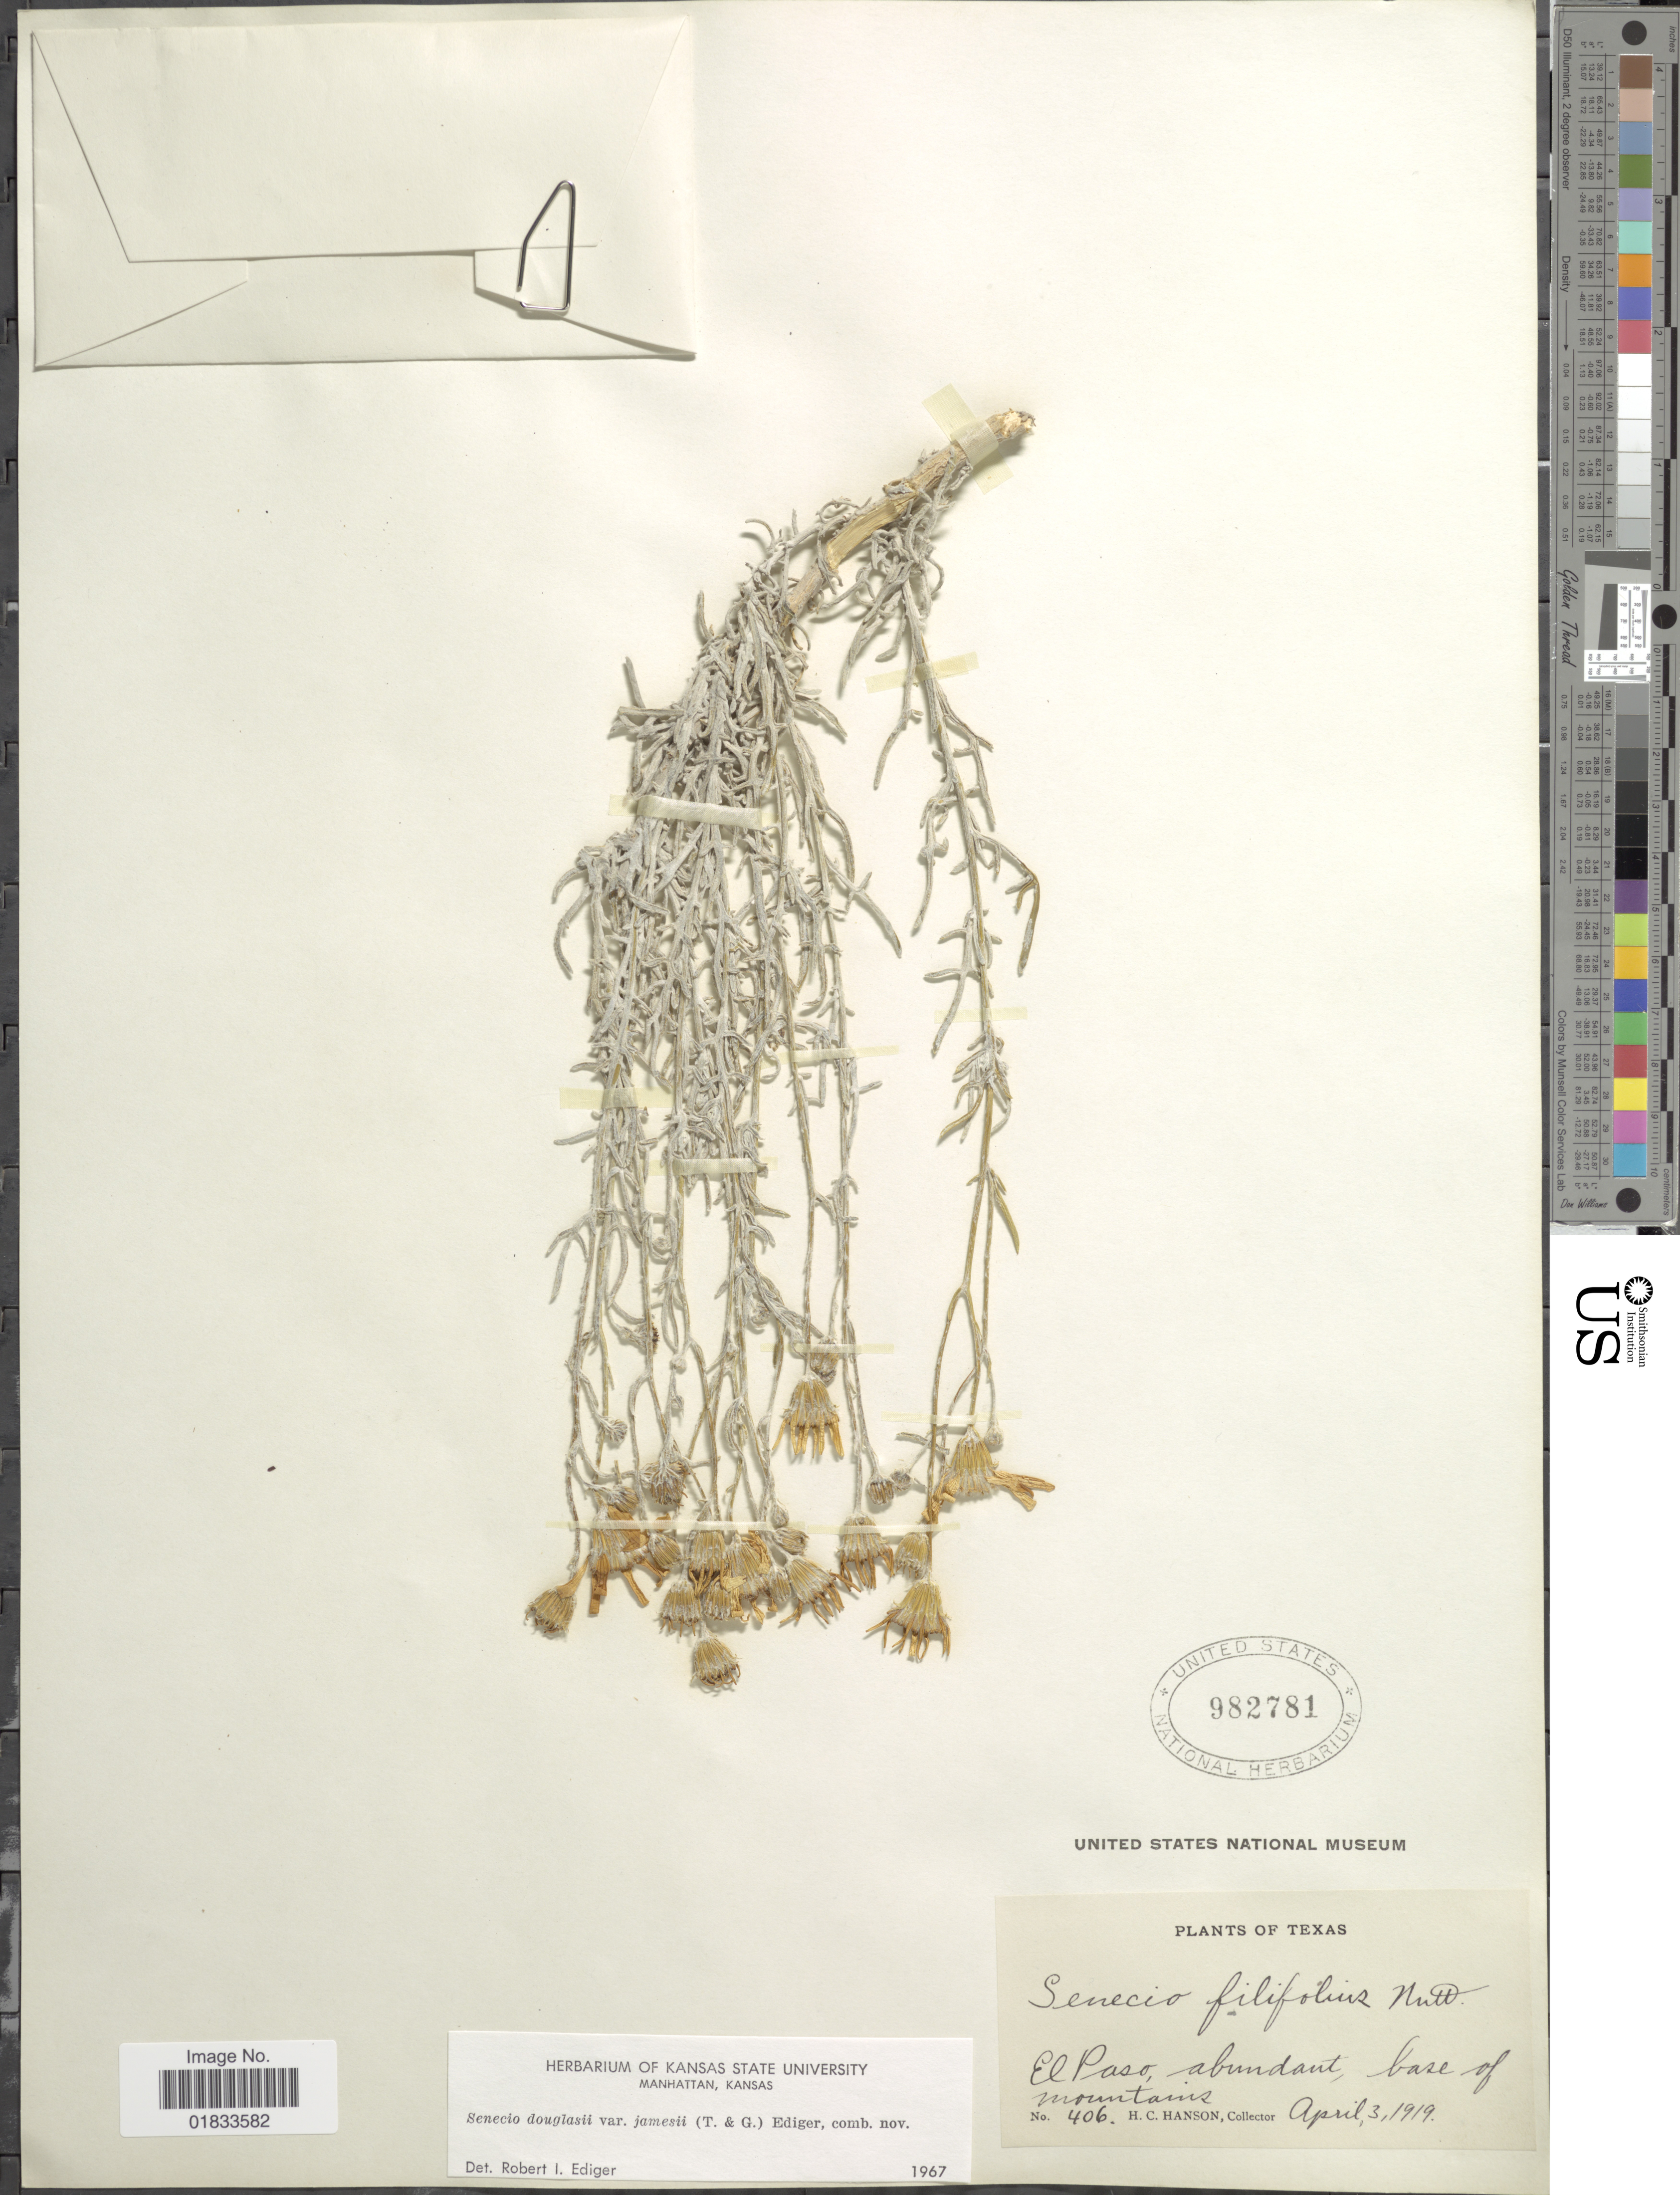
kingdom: Plantae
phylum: Tracheophyta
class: Magnoliopsida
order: Asterales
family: Asteraceae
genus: Senecio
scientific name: Senecio flaccidus var. flaccidus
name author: Less.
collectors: H. Hanson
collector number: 406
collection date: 1919-04-03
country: United States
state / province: Texas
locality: El Paso, abundant, base of mountains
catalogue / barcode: US 982781